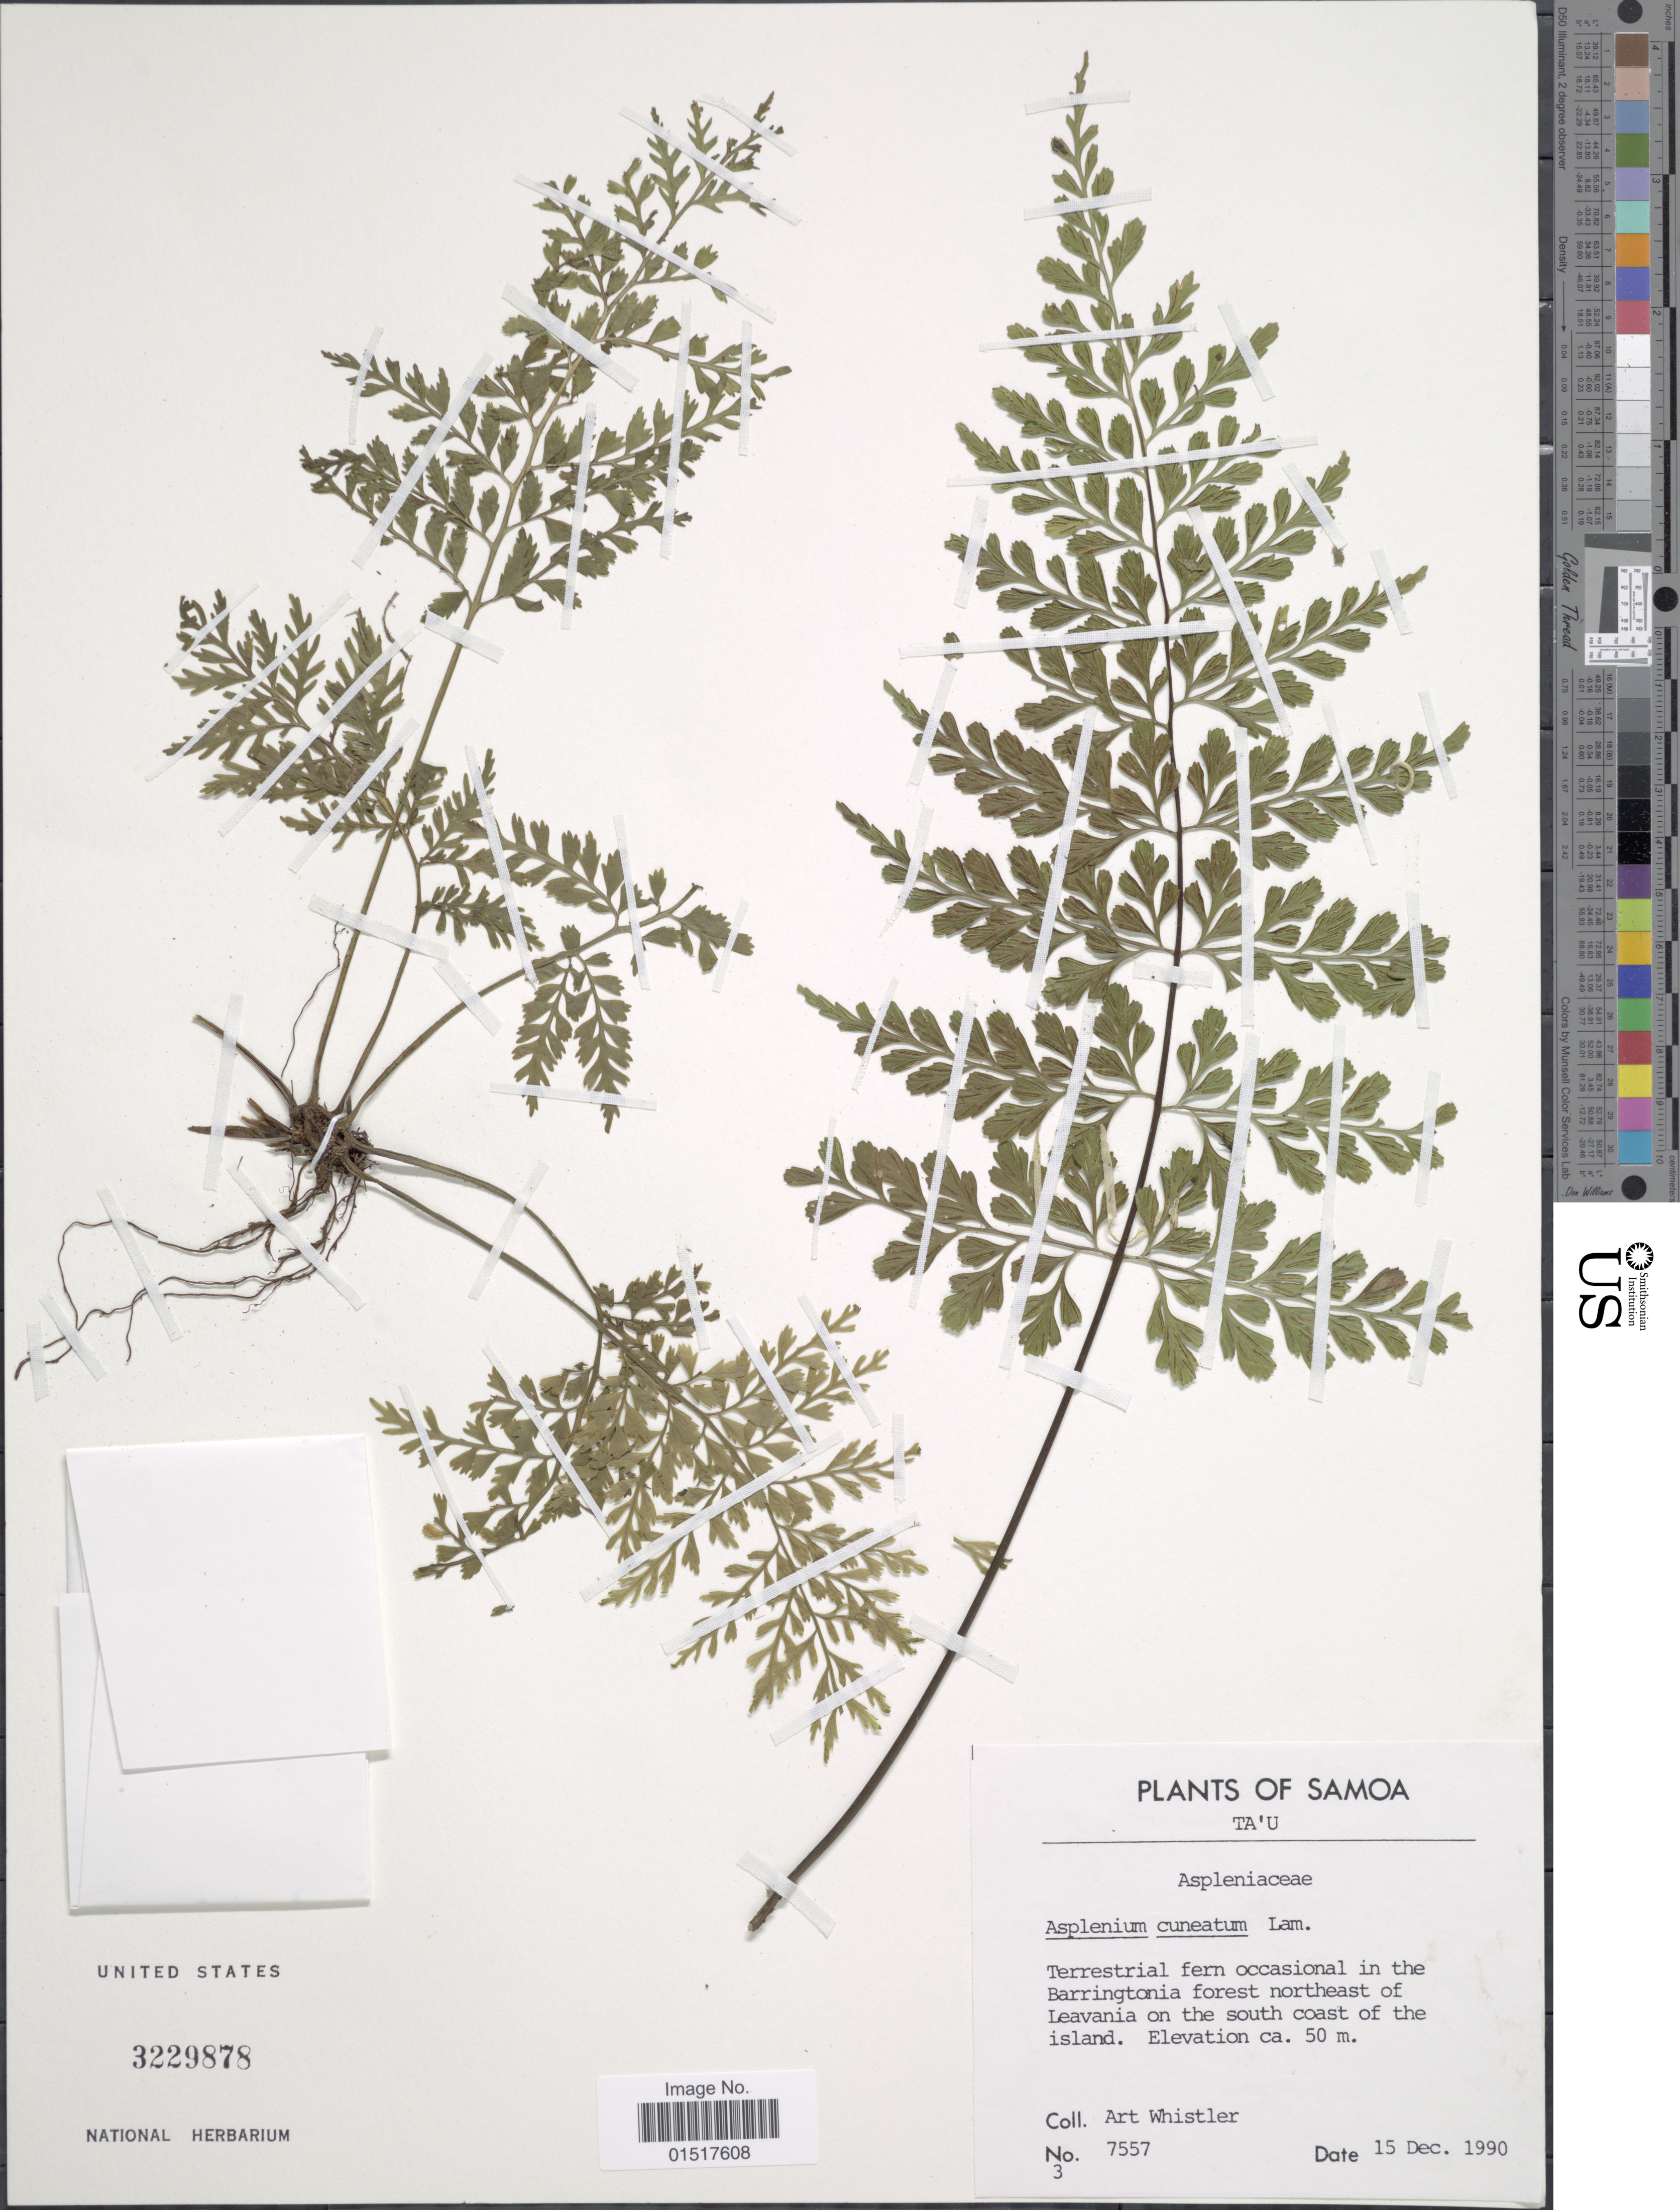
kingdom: Plantae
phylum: Tracheophyta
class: Polypodiopsida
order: Polypodiales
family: Aspleniaceae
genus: Asplenium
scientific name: Asplenium cuneatum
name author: Lam.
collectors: A. Whistler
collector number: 7557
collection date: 1990-12-15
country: American Samoa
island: Ta'u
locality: Ta'u. Terrestrial fern occasional in the Barringtonia forest northeast of Leavania on the south coast of the island.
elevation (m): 50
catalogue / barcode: US 3229878